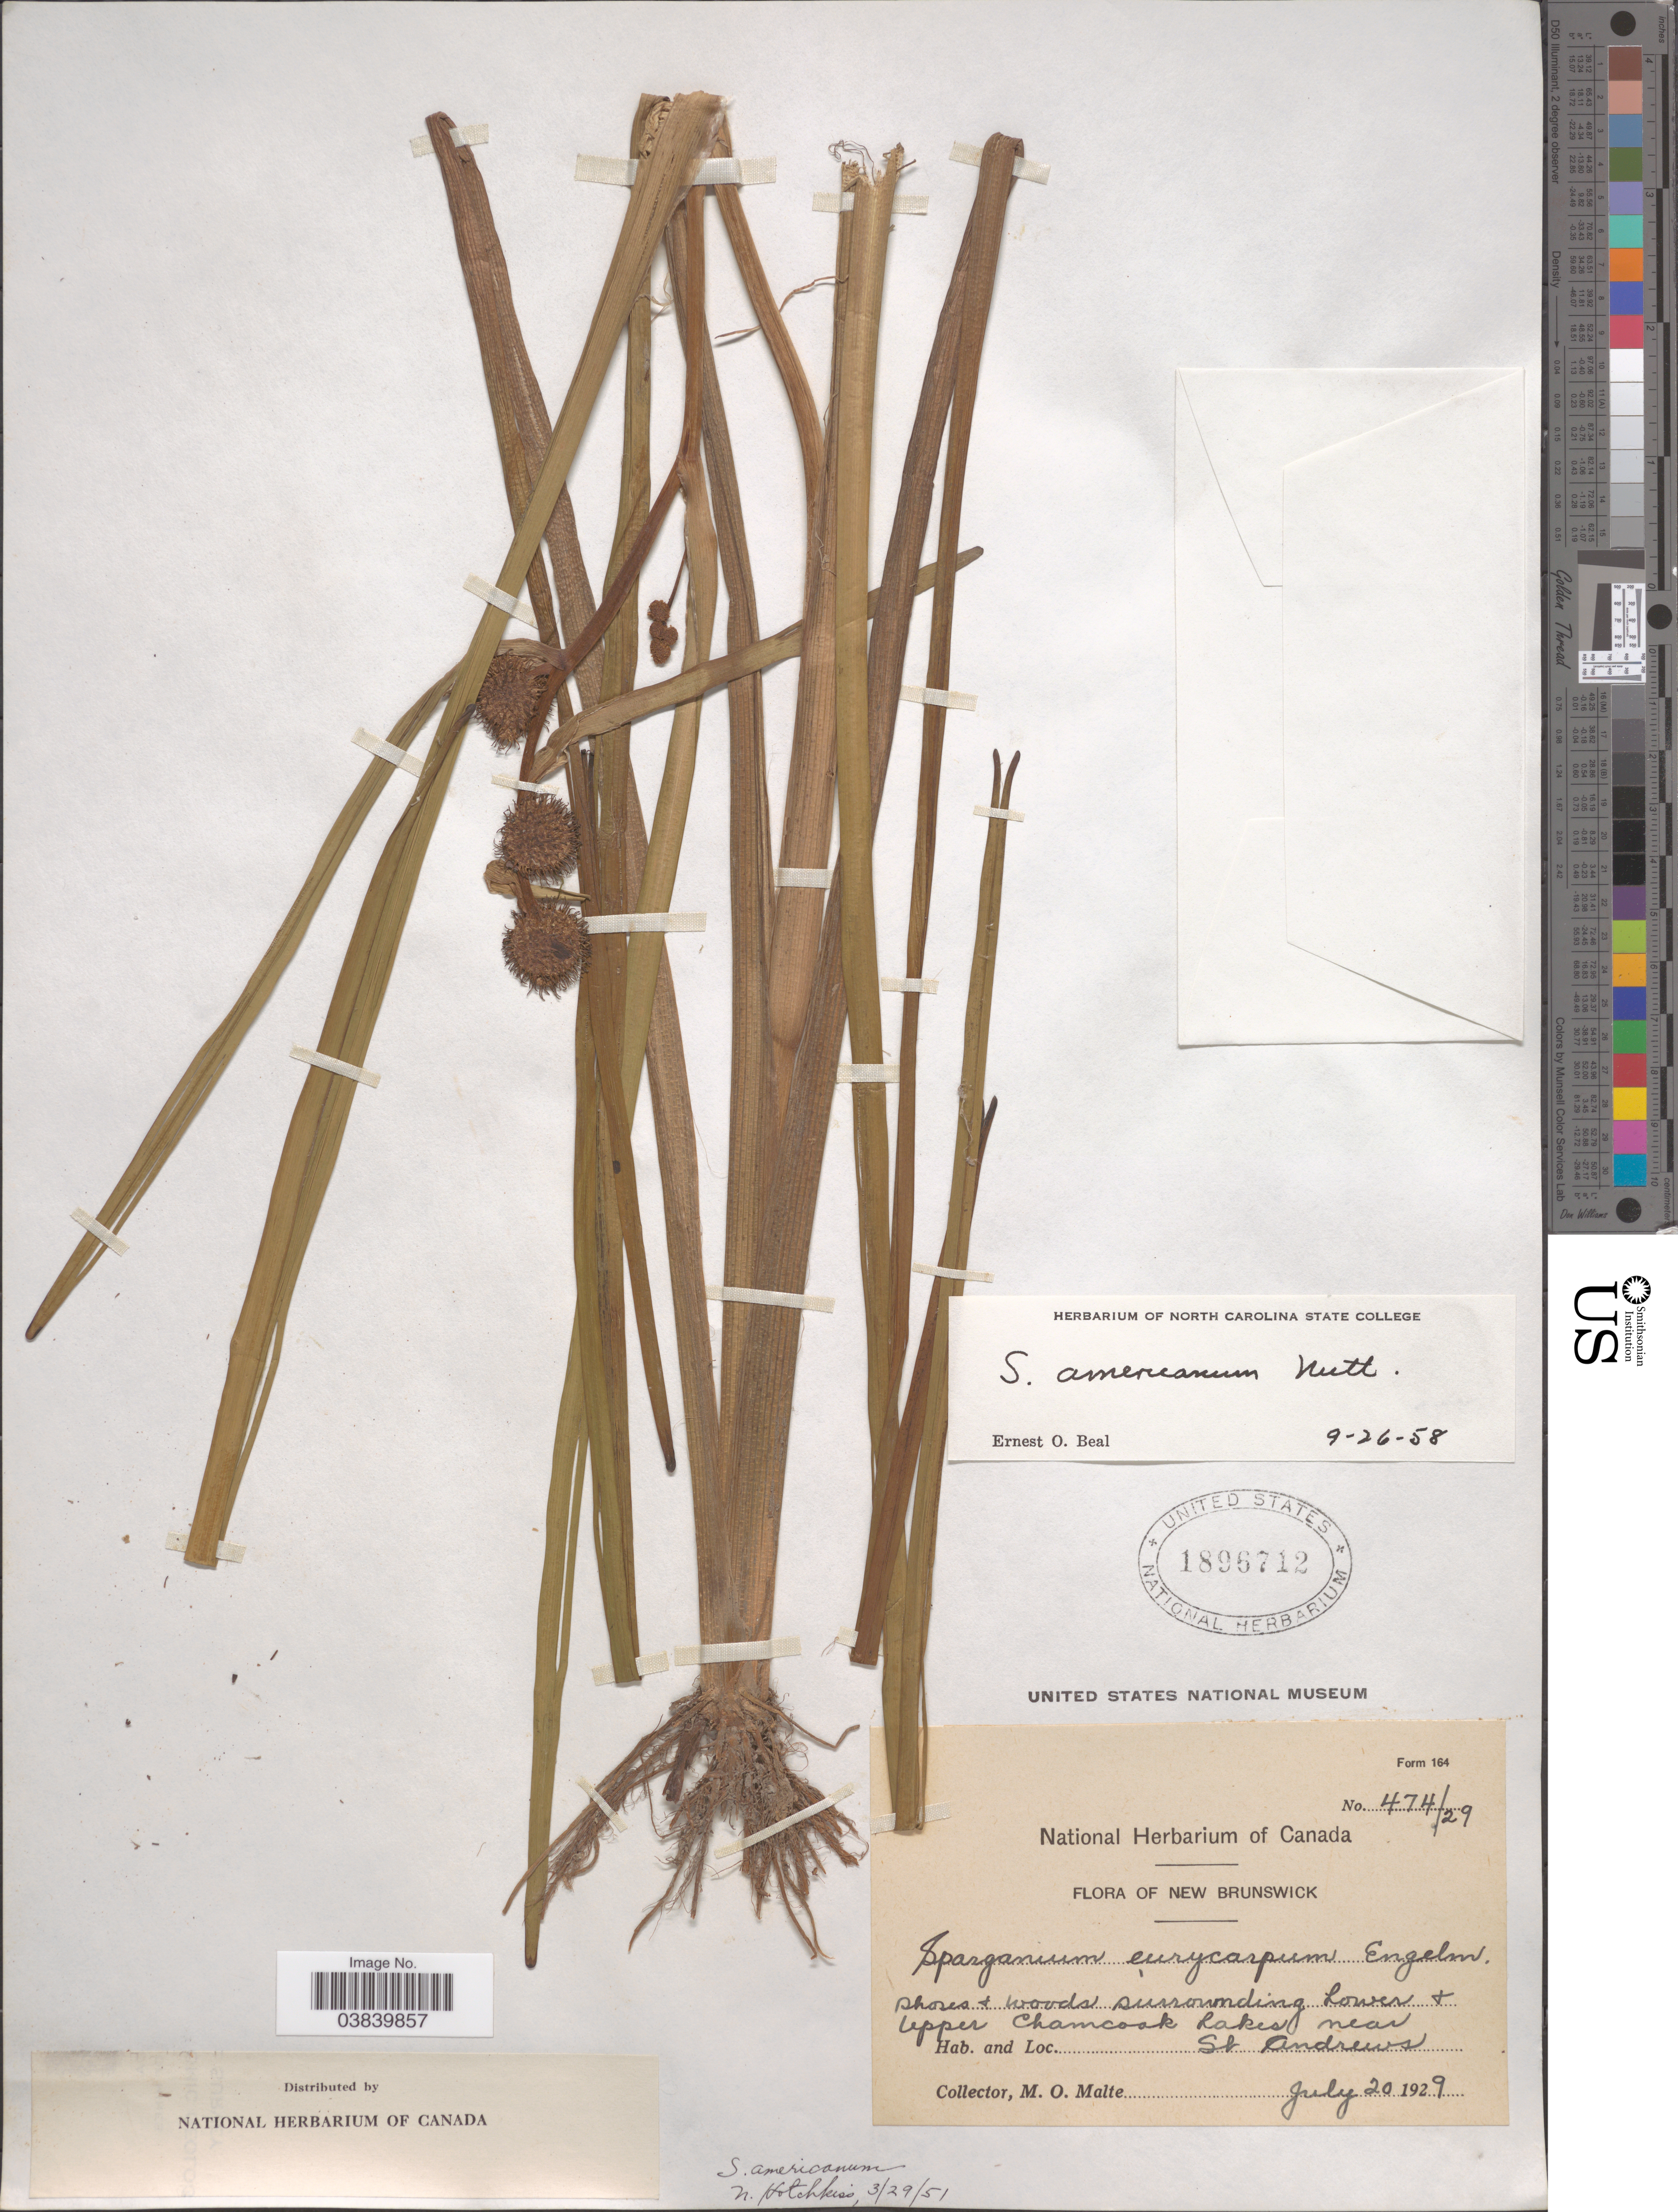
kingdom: Plantae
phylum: Tracheophyta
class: Liliopsida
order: Poales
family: Typhaceae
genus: Sparganium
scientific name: Sparganium americanum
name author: Nutt.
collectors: M. O. Malte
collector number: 474/29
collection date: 1929-07-20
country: Canada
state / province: New Brunswick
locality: Lower + upper chamcook lakes near St. Andrews.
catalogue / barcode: US 1896712